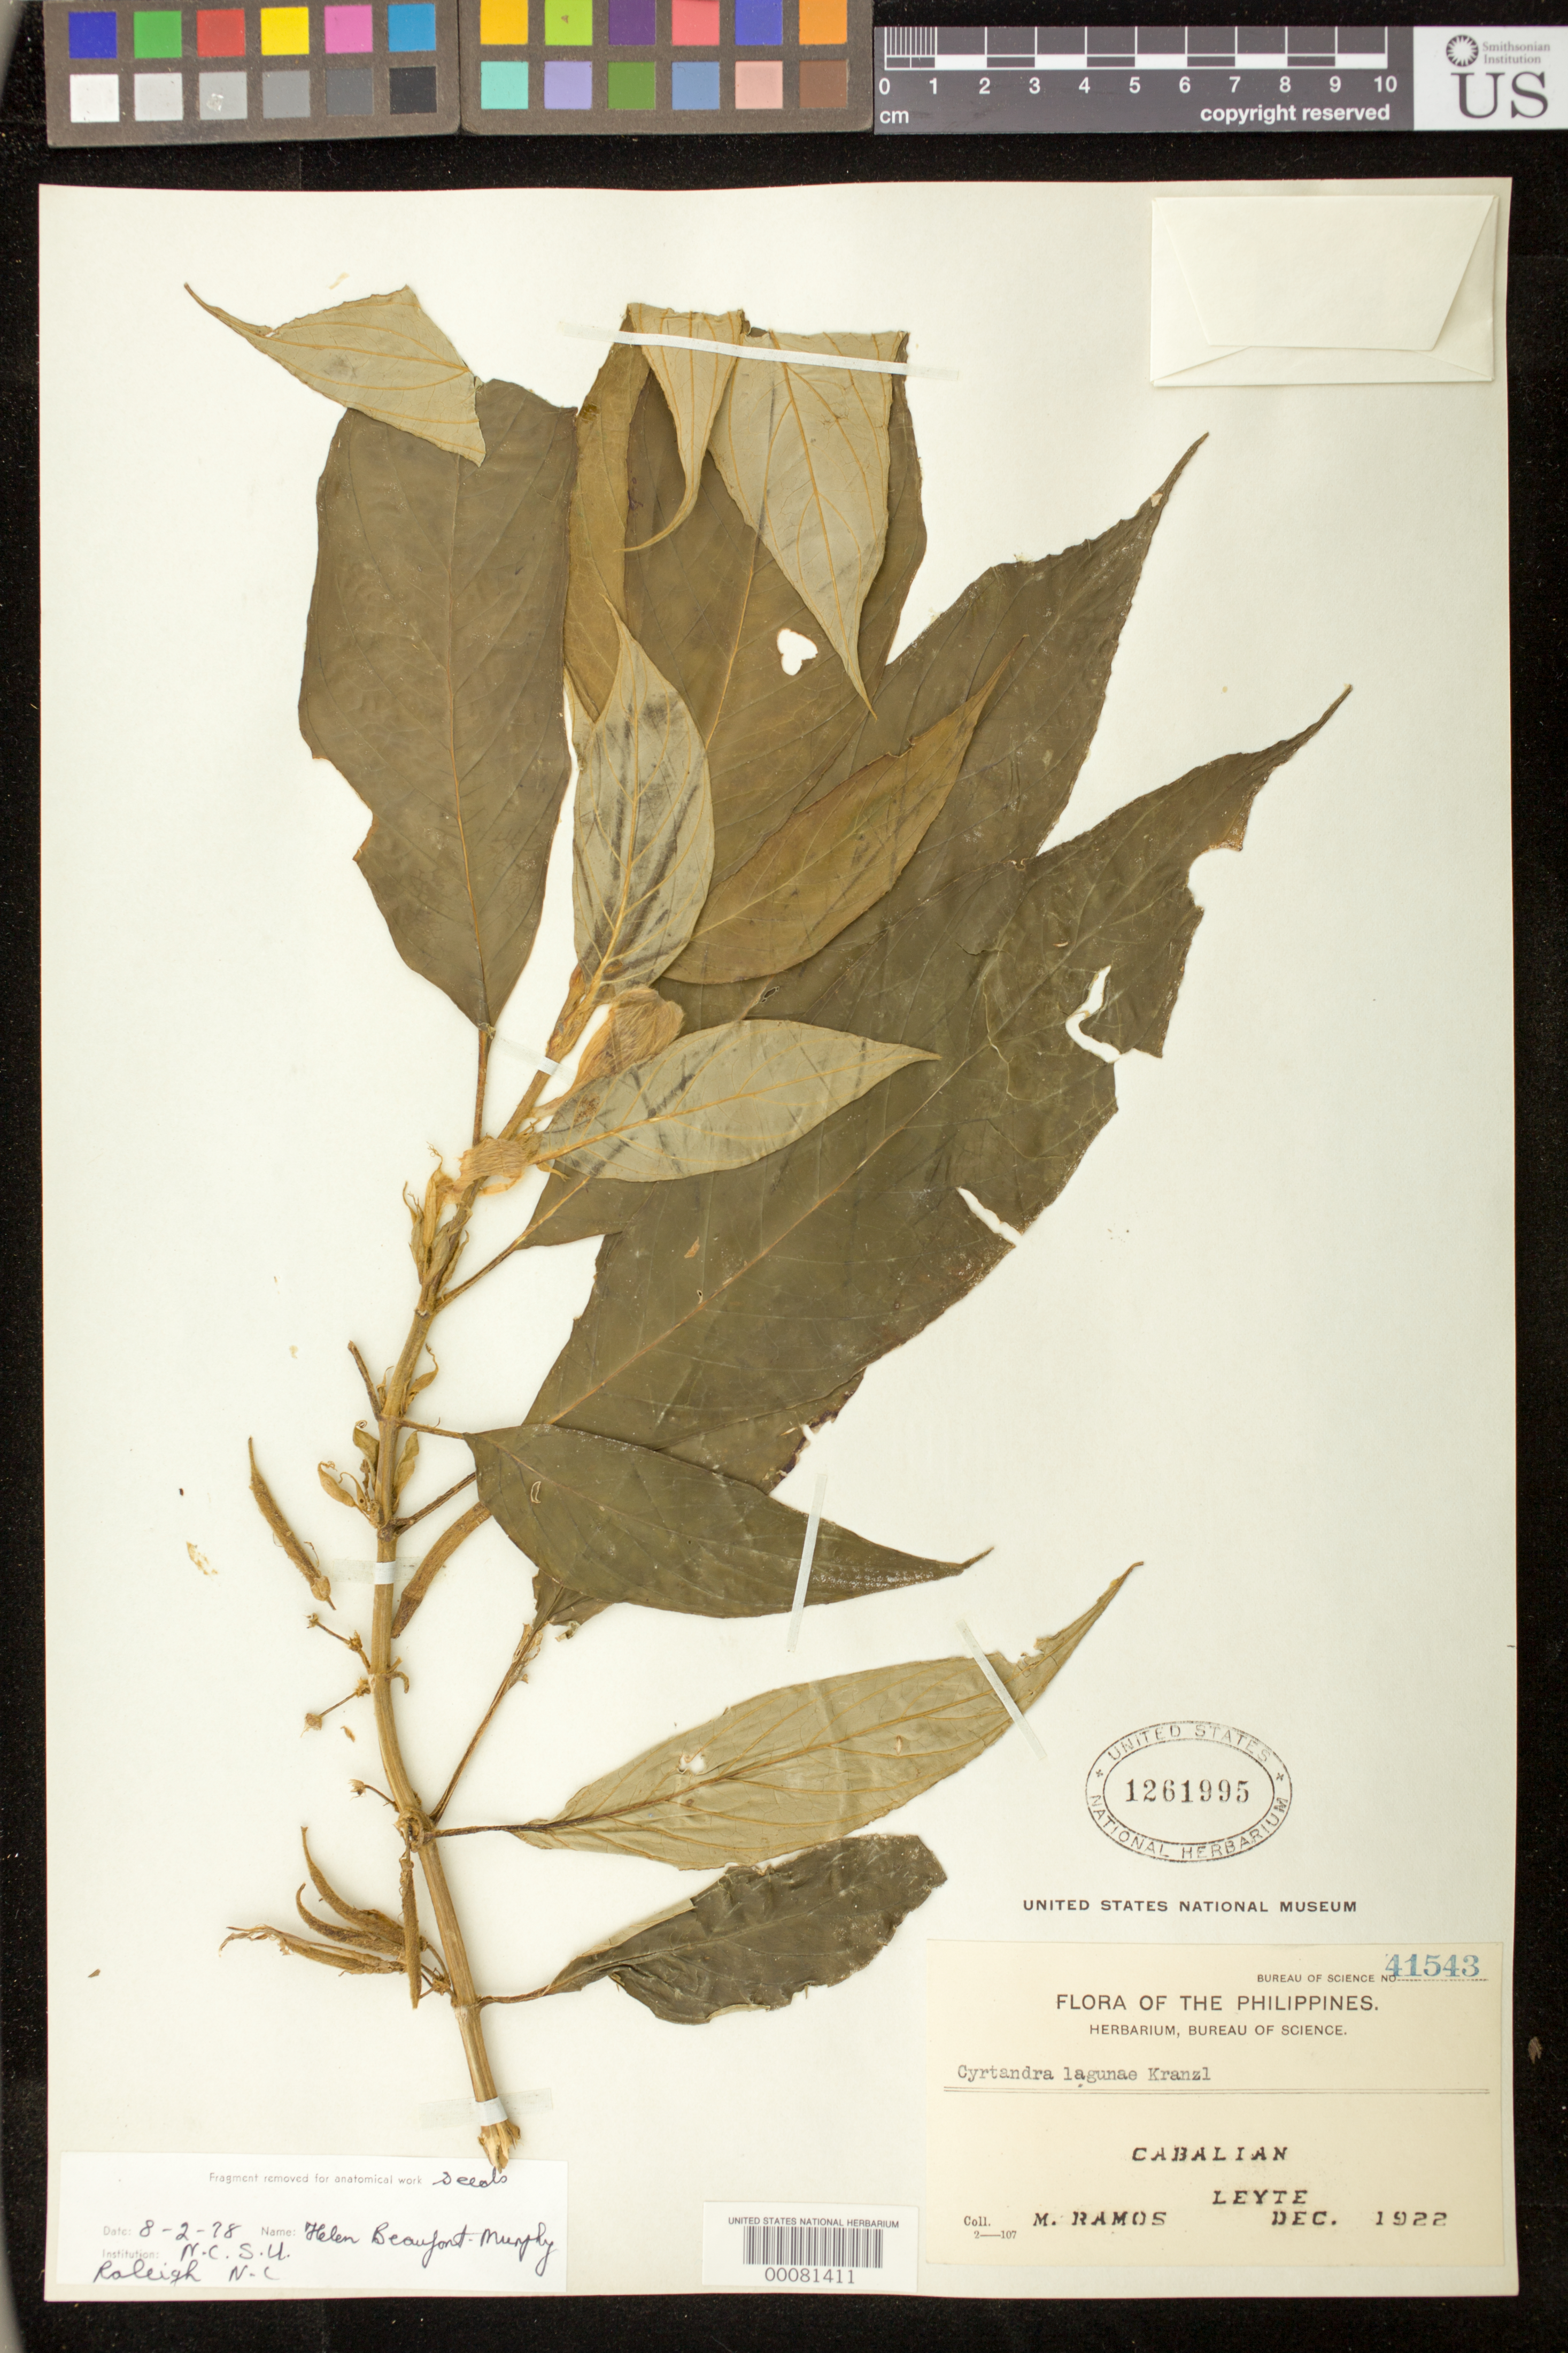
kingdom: Plantae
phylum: Tracheophyta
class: Magnoliopsida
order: Lamiales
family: Gesneriaceae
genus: Cyrtandra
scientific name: Cyrtandra lagunae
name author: Kraenzl.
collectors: M. Ramos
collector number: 41543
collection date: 1922-12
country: Philippines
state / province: Eastern Visayas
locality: Cabalian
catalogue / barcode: US 1261995